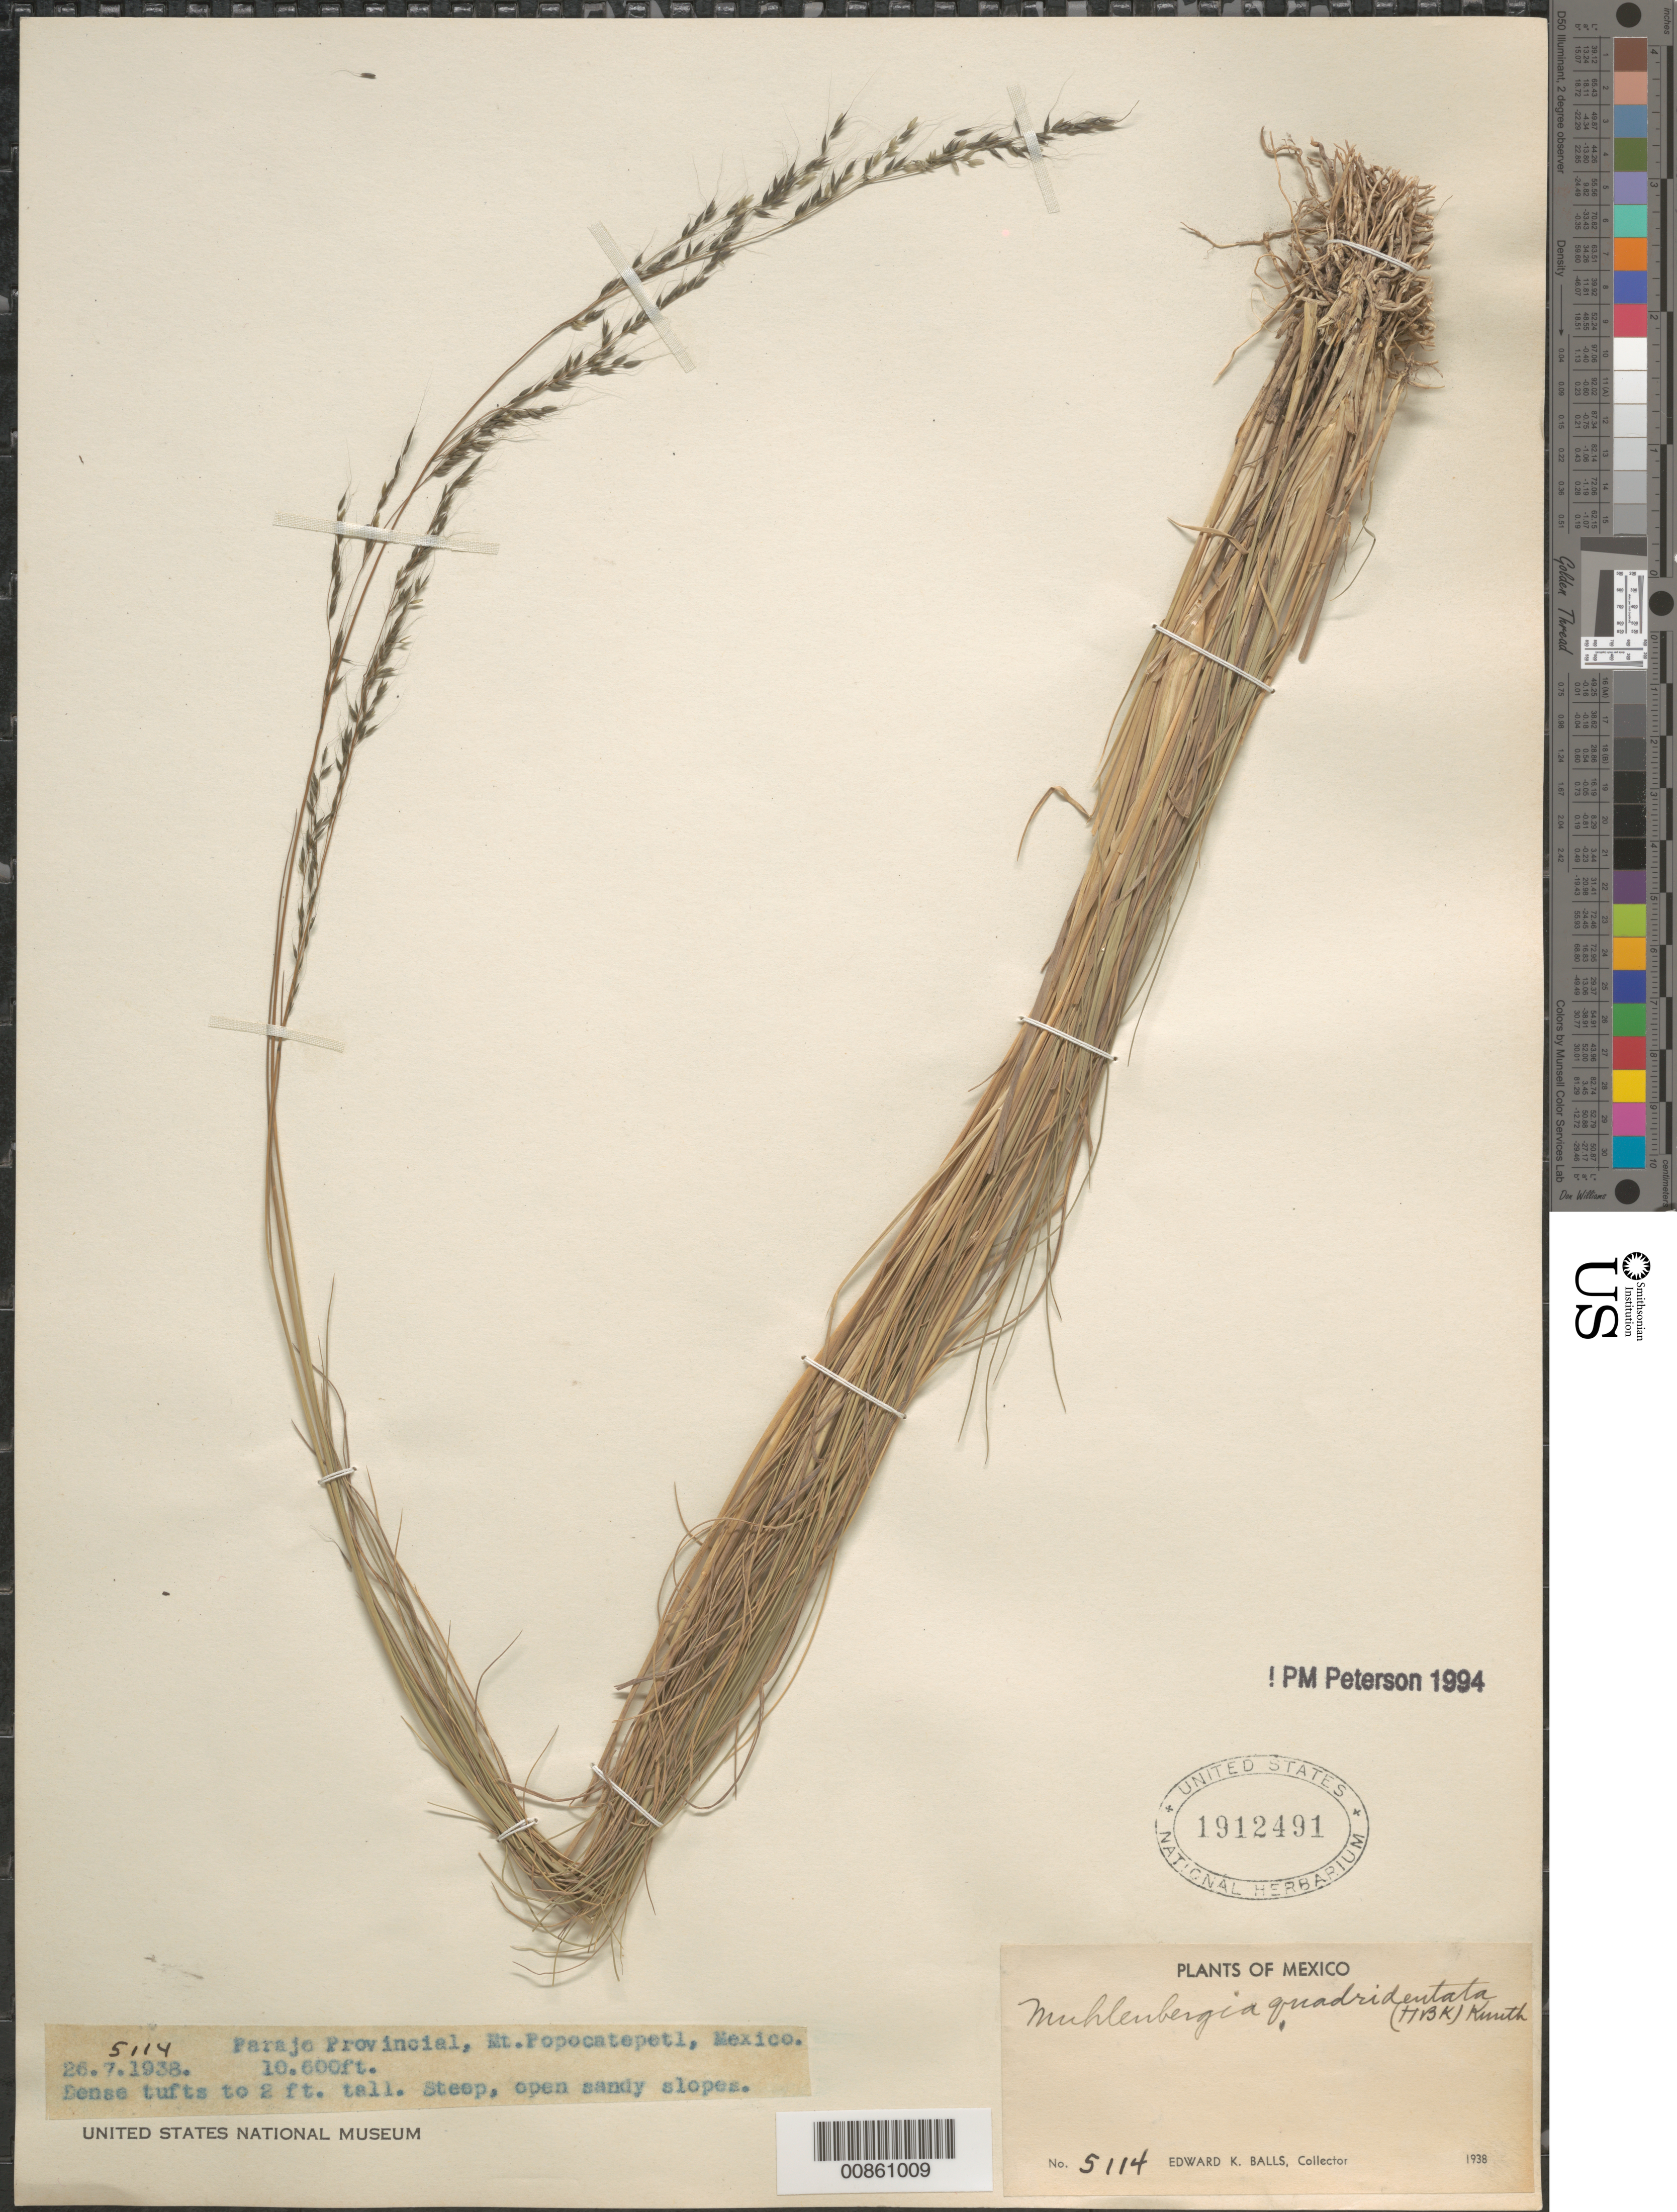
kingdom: Plantae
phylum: Tracheophyta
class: Liliopsida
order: Poales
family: Poaceae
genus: Muhlenbergia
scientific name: Muhlenbergia purpusii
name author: Mez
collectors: E. K. Balls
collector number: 5114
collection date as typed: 26 Jul 1938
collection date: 1938-07-26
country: Mexico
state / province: México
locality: Paraje Provincial, Mt. Popocatepetl, Mex.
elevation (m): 3231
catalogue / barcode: US 1912491